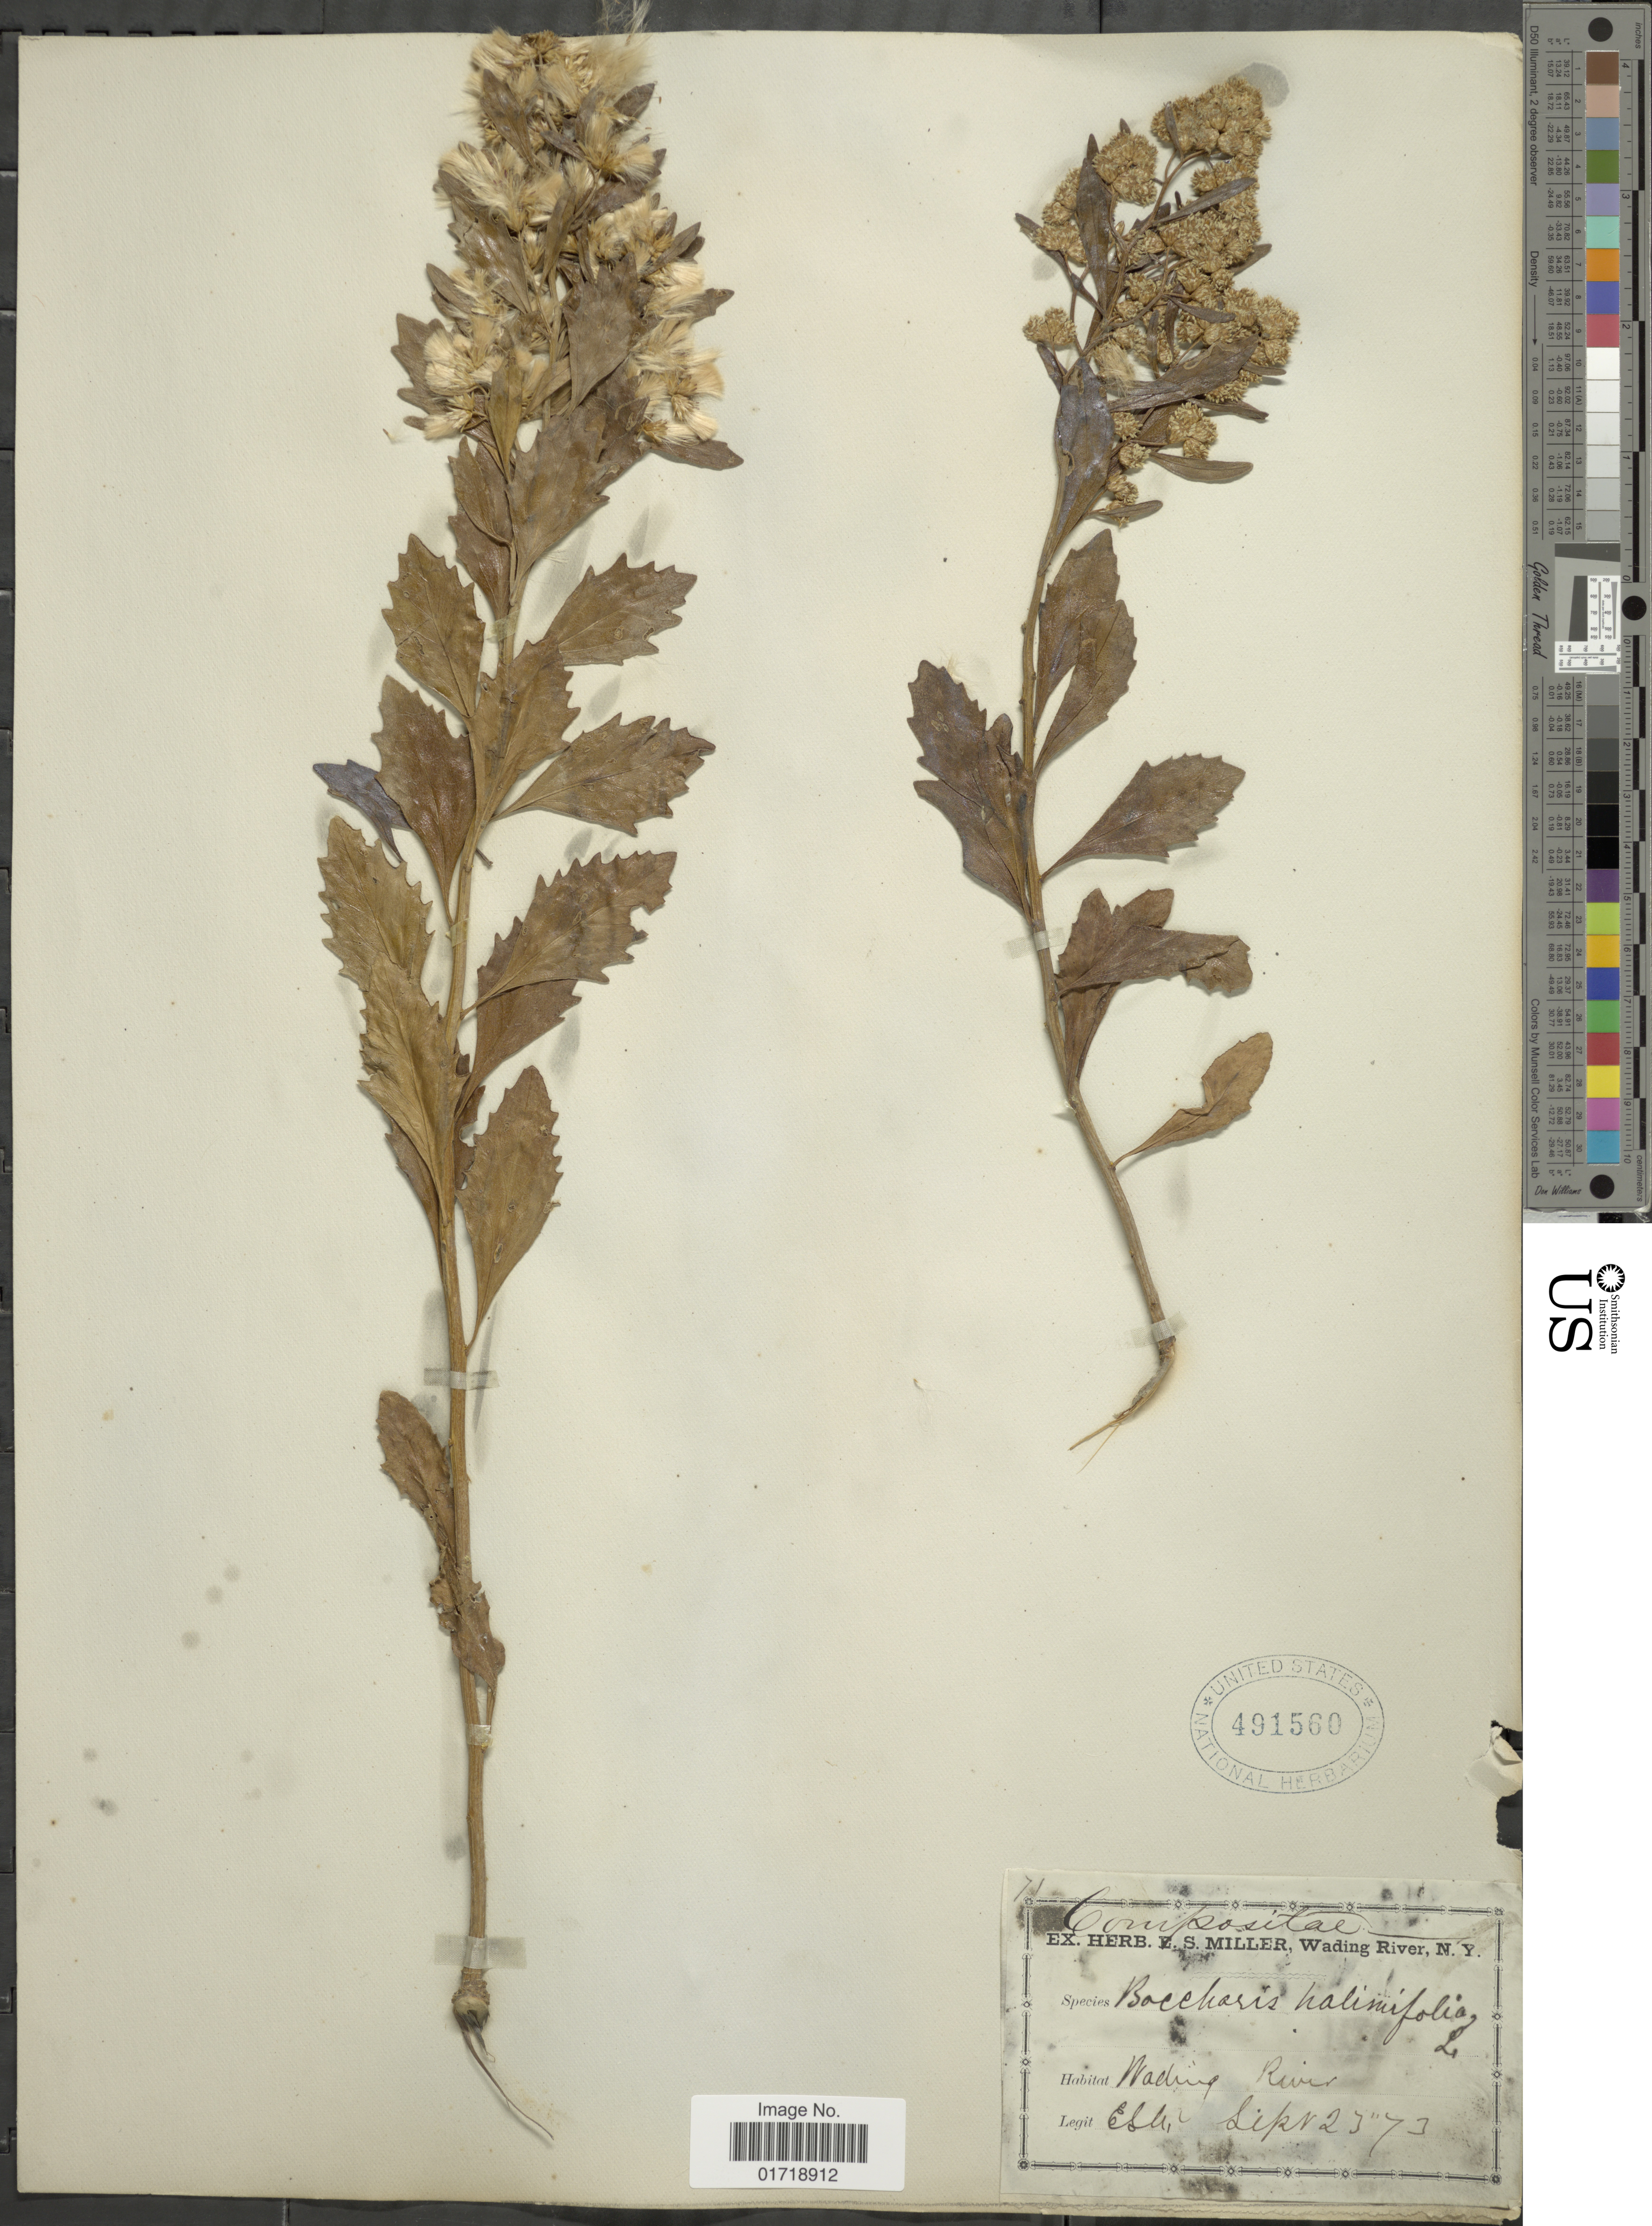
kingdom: Plantae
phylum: Tracheophyta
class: Magnoliopsida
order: Asterales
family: Asteraceae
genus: Baccharis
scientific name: Baccharis halimifolia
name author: L.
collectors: E. S. Miller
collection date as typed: Transcribed d/m/y: 23/9/73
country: United States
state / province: New York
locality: Wading River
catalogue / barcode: US 491560